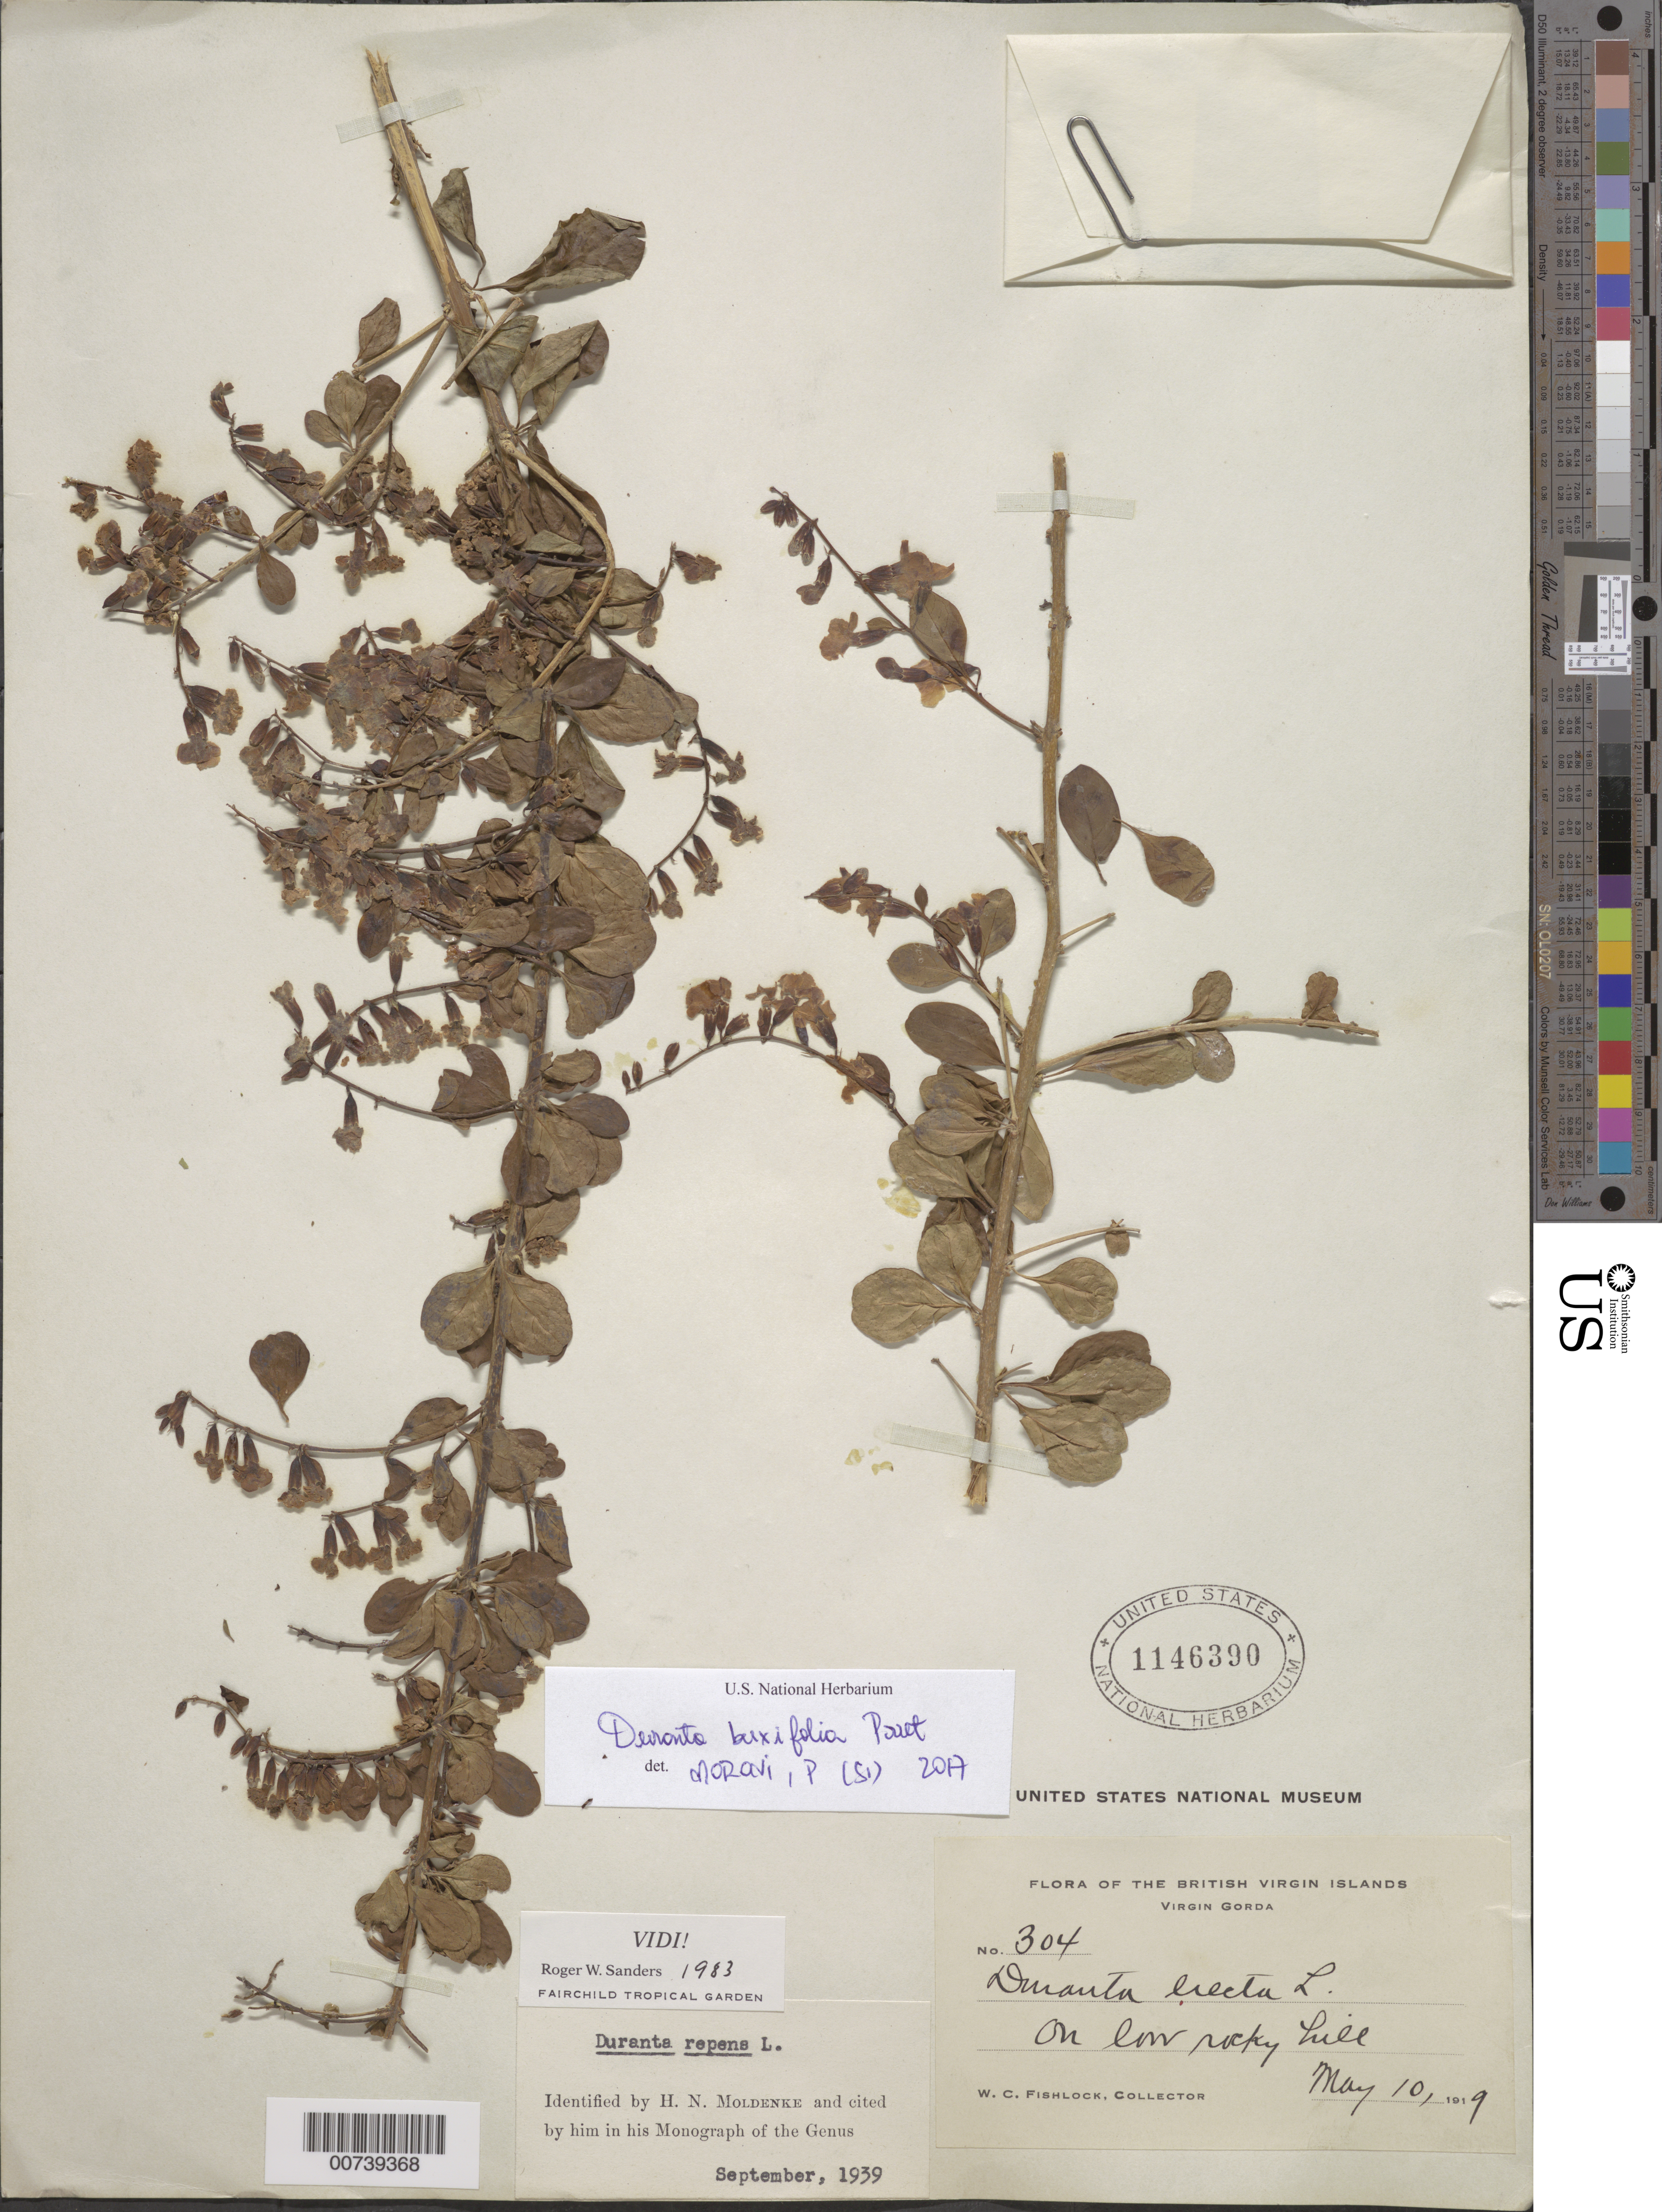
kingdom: Plantae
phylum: Tracheophyta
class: Magnoliopsida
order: Lamiales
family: Verbenaceae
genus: Duranta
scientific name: Duranta erecta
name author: L.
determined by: Sanders, R. W.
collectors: W. Fishlock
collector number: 304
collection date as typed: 10 May 1919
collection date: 1919-05-10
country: British Virgin Islands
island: Virgin Gorda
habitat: Low rocky hill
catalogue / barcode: US 1146390